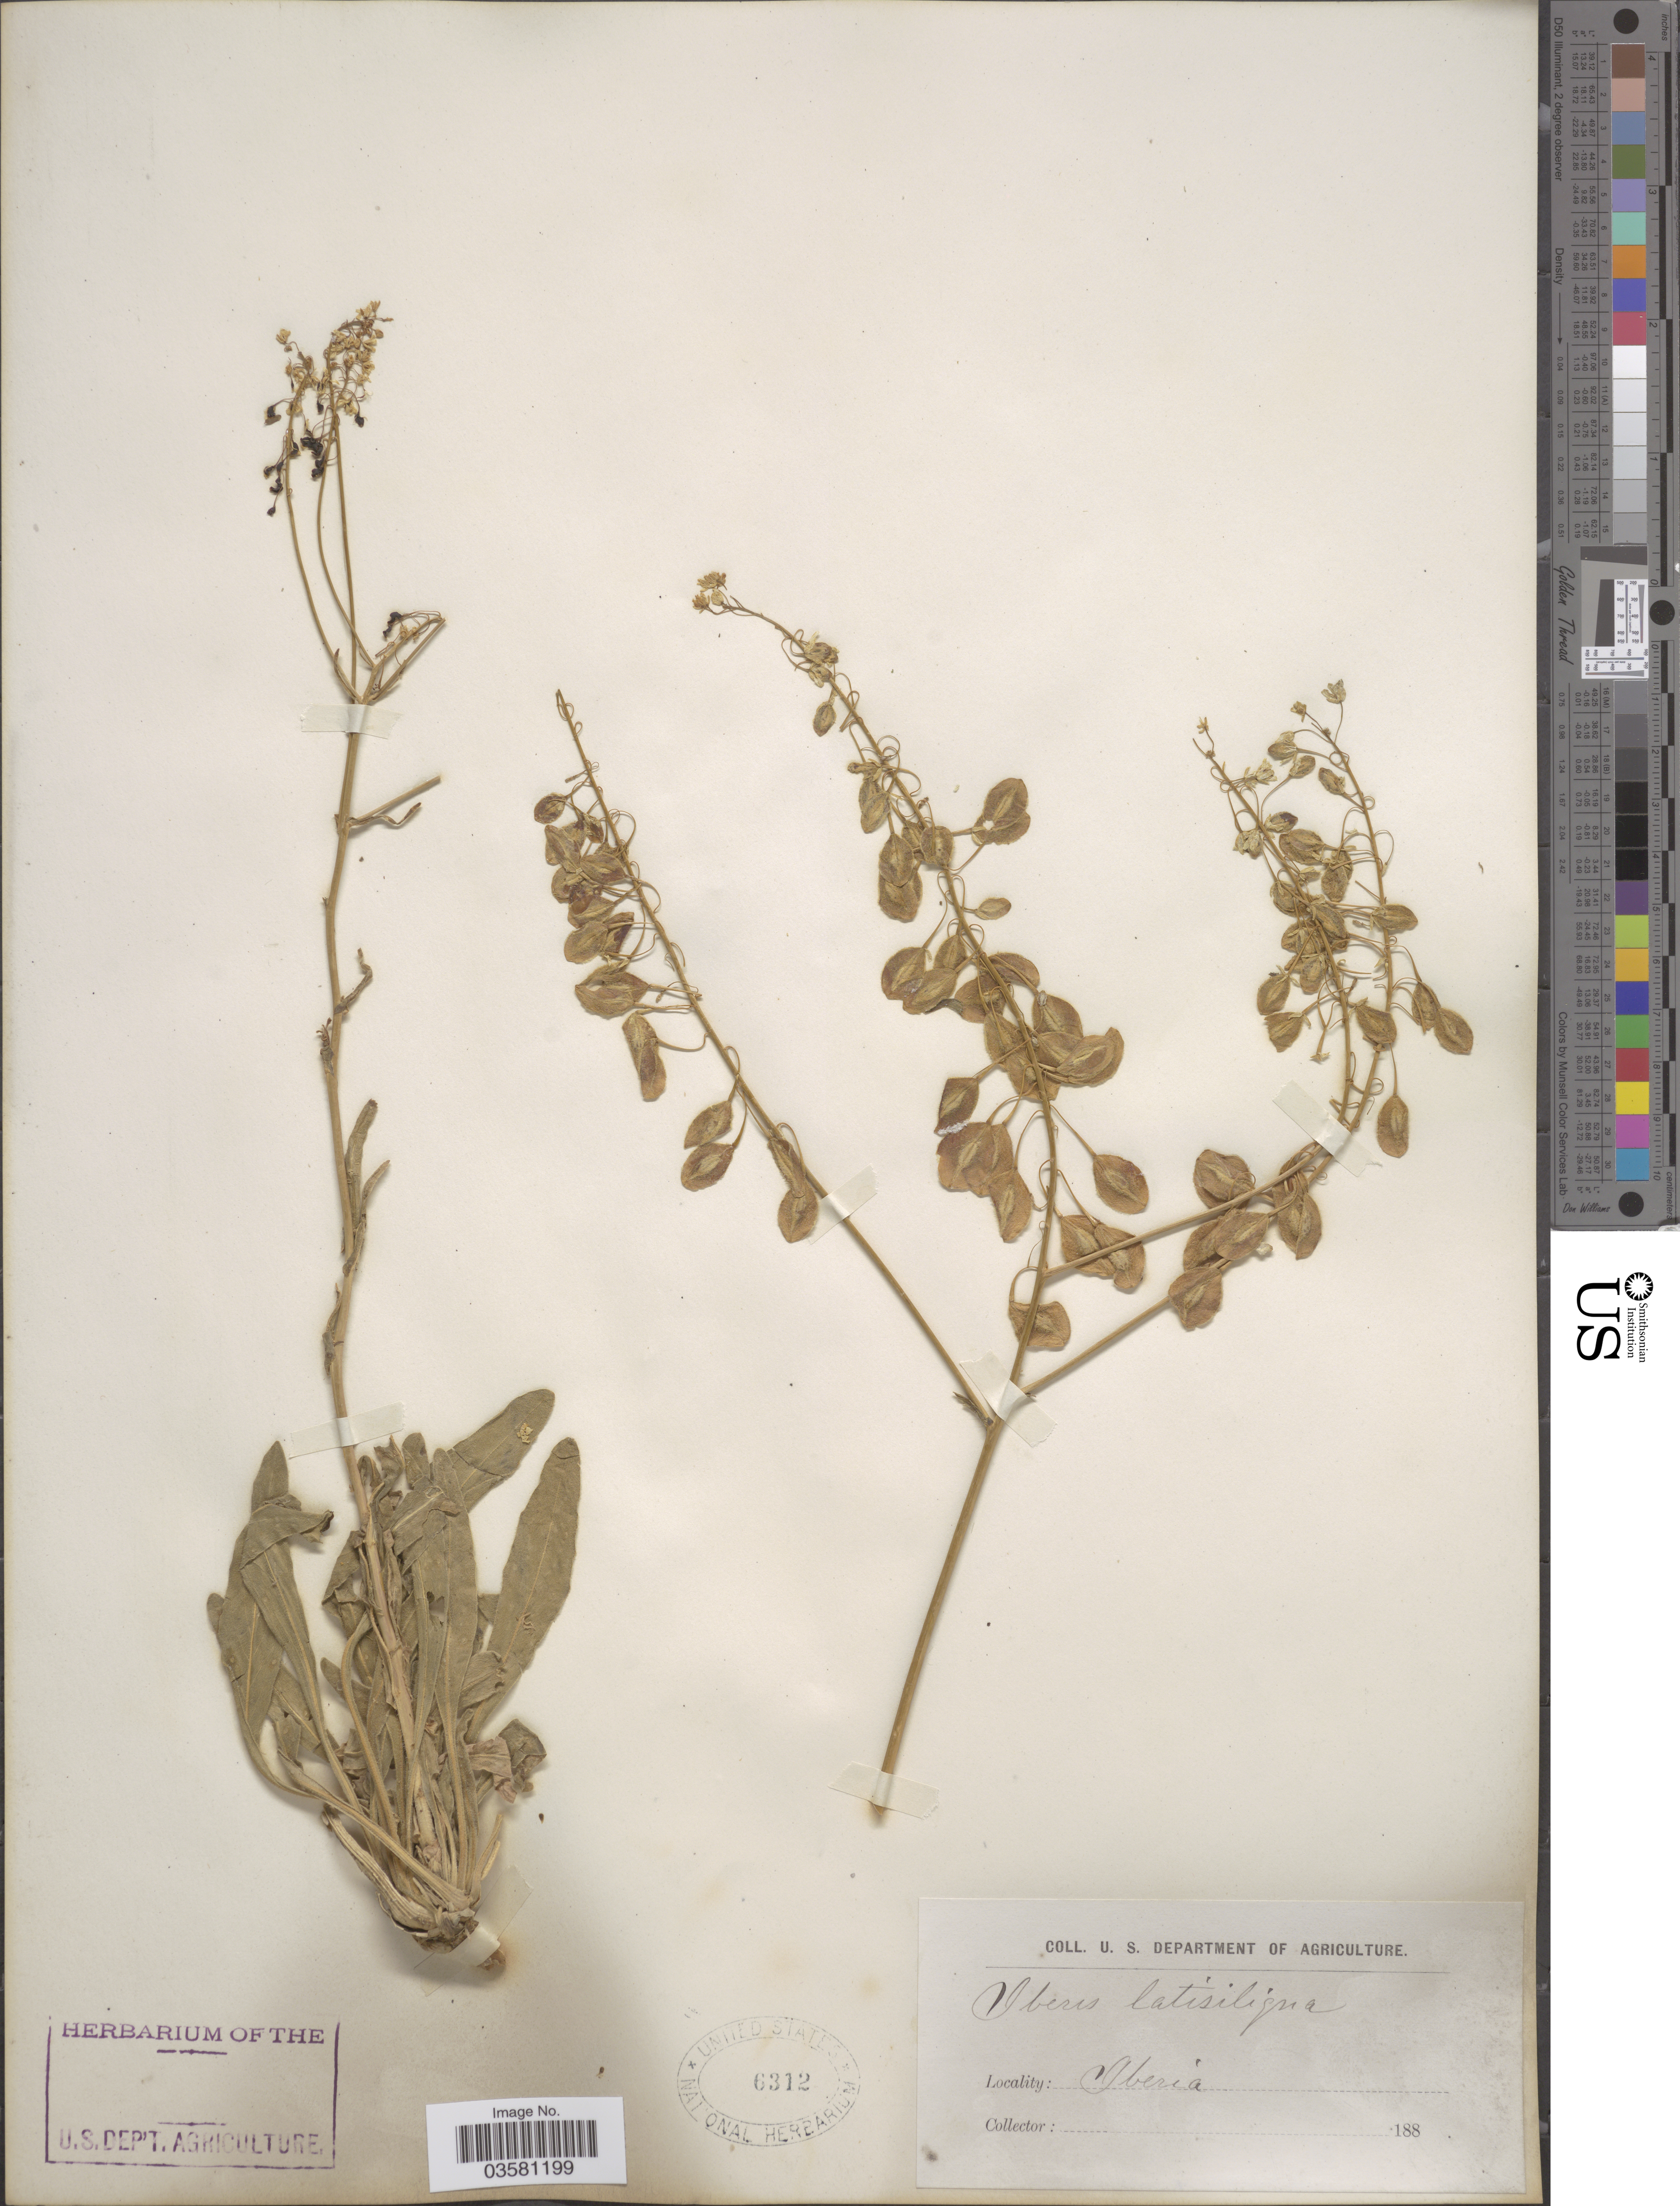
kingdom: Plantae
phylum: Tracheophyta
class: Magnoliopsida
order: Brassicales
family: Brassicaceae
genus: Isatis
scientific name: Isatis latisiliqua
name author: Steven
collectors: U.S. Department of Agriculture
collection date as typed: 188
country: Georgia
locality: Iberia.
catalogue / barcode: US 6312